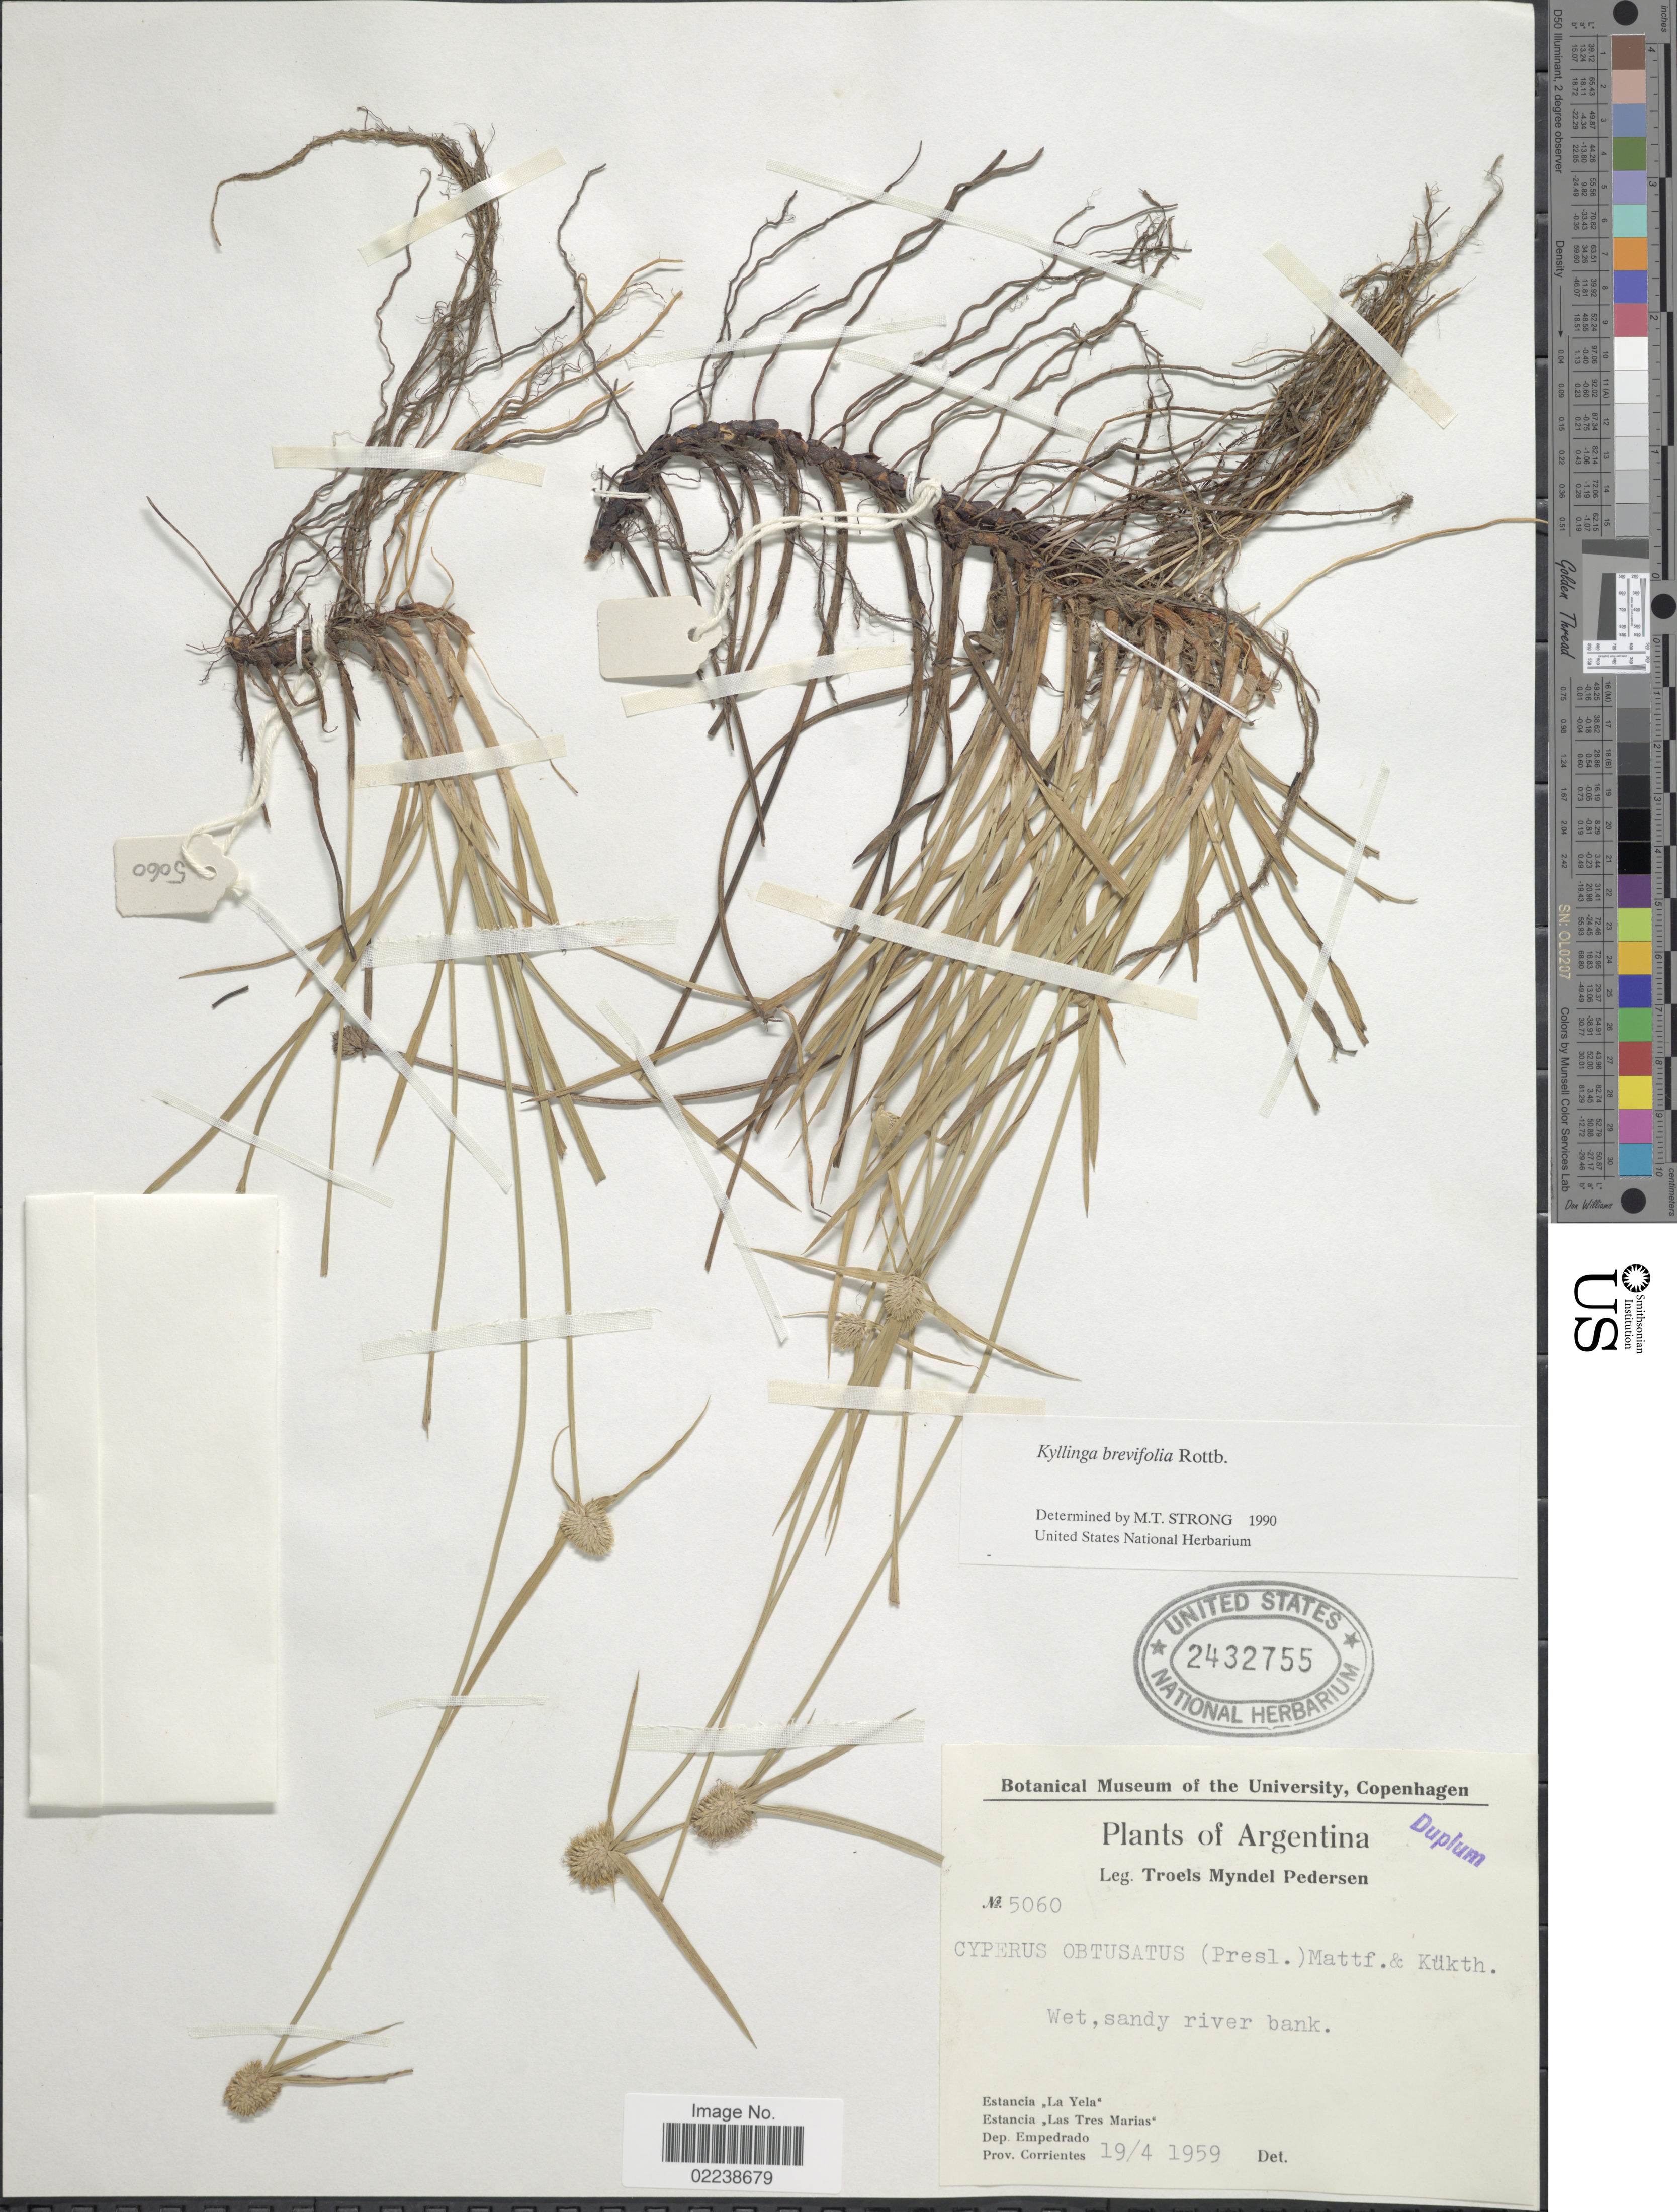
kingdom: Plantae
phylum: Tracheophyta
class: Liliopsida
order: Poales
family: Cyperaceae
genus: Cyperus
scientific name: Cyperus obtusatus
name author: (J. Presl & C. Presl) Mattf. & Kük.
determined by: Strong, M. T., (US), Smithsonian Institution - National Museum of Natural History (UNITED STATES)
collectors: T. Pederson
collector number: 5060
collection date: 1959-04-19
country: Argentina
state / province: Corrientes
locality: Estancia "La Yela" , Estancia "Las Tres Marias", Dep. Empedrado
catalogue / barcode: US 2432755